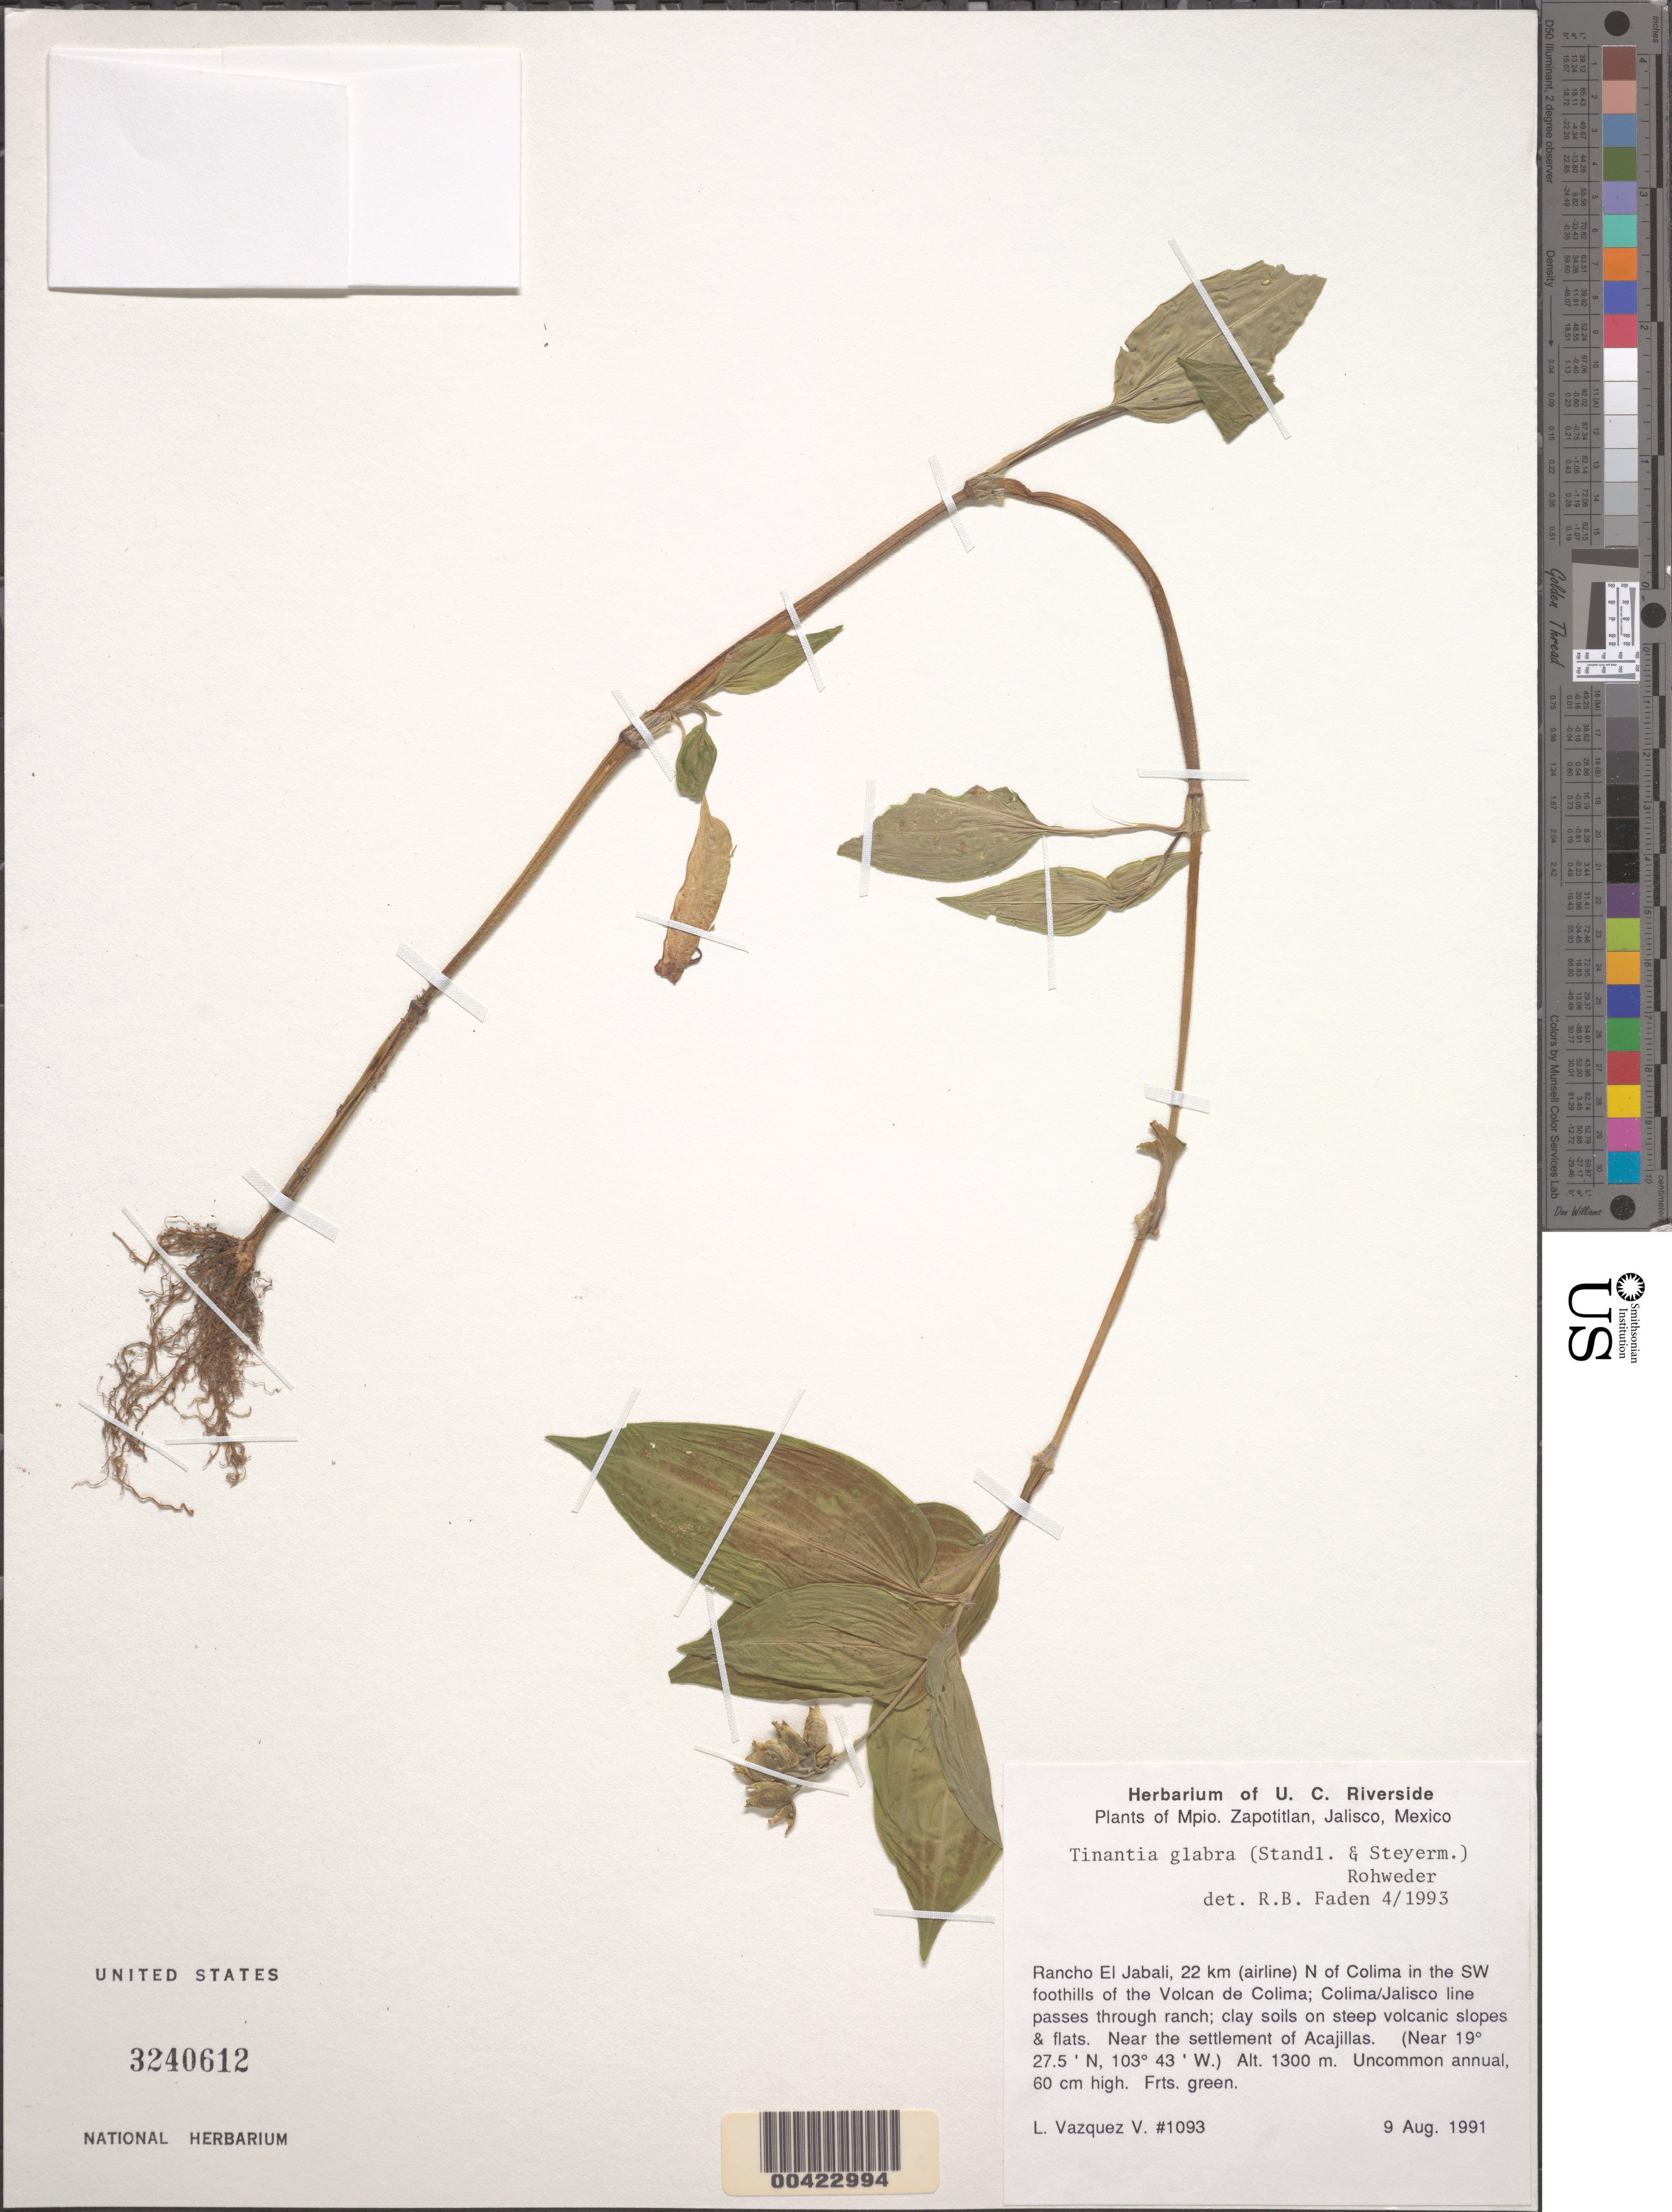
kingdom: Plantae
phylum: Tracheophyta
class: Liliopsida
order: Commelinales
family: Commelinaceae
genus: Tinantia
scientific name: Tinantia glabra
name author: (Standl. & Steyerm.) Rohweder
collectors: L. Vazquez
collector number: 1093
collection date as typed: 09 Aug 1991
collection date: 1991-08-09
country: Mexico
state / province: Jalisco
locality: Rancho El Jabali, N of Colima, Comala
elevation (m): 1300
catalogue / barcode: US 3240612